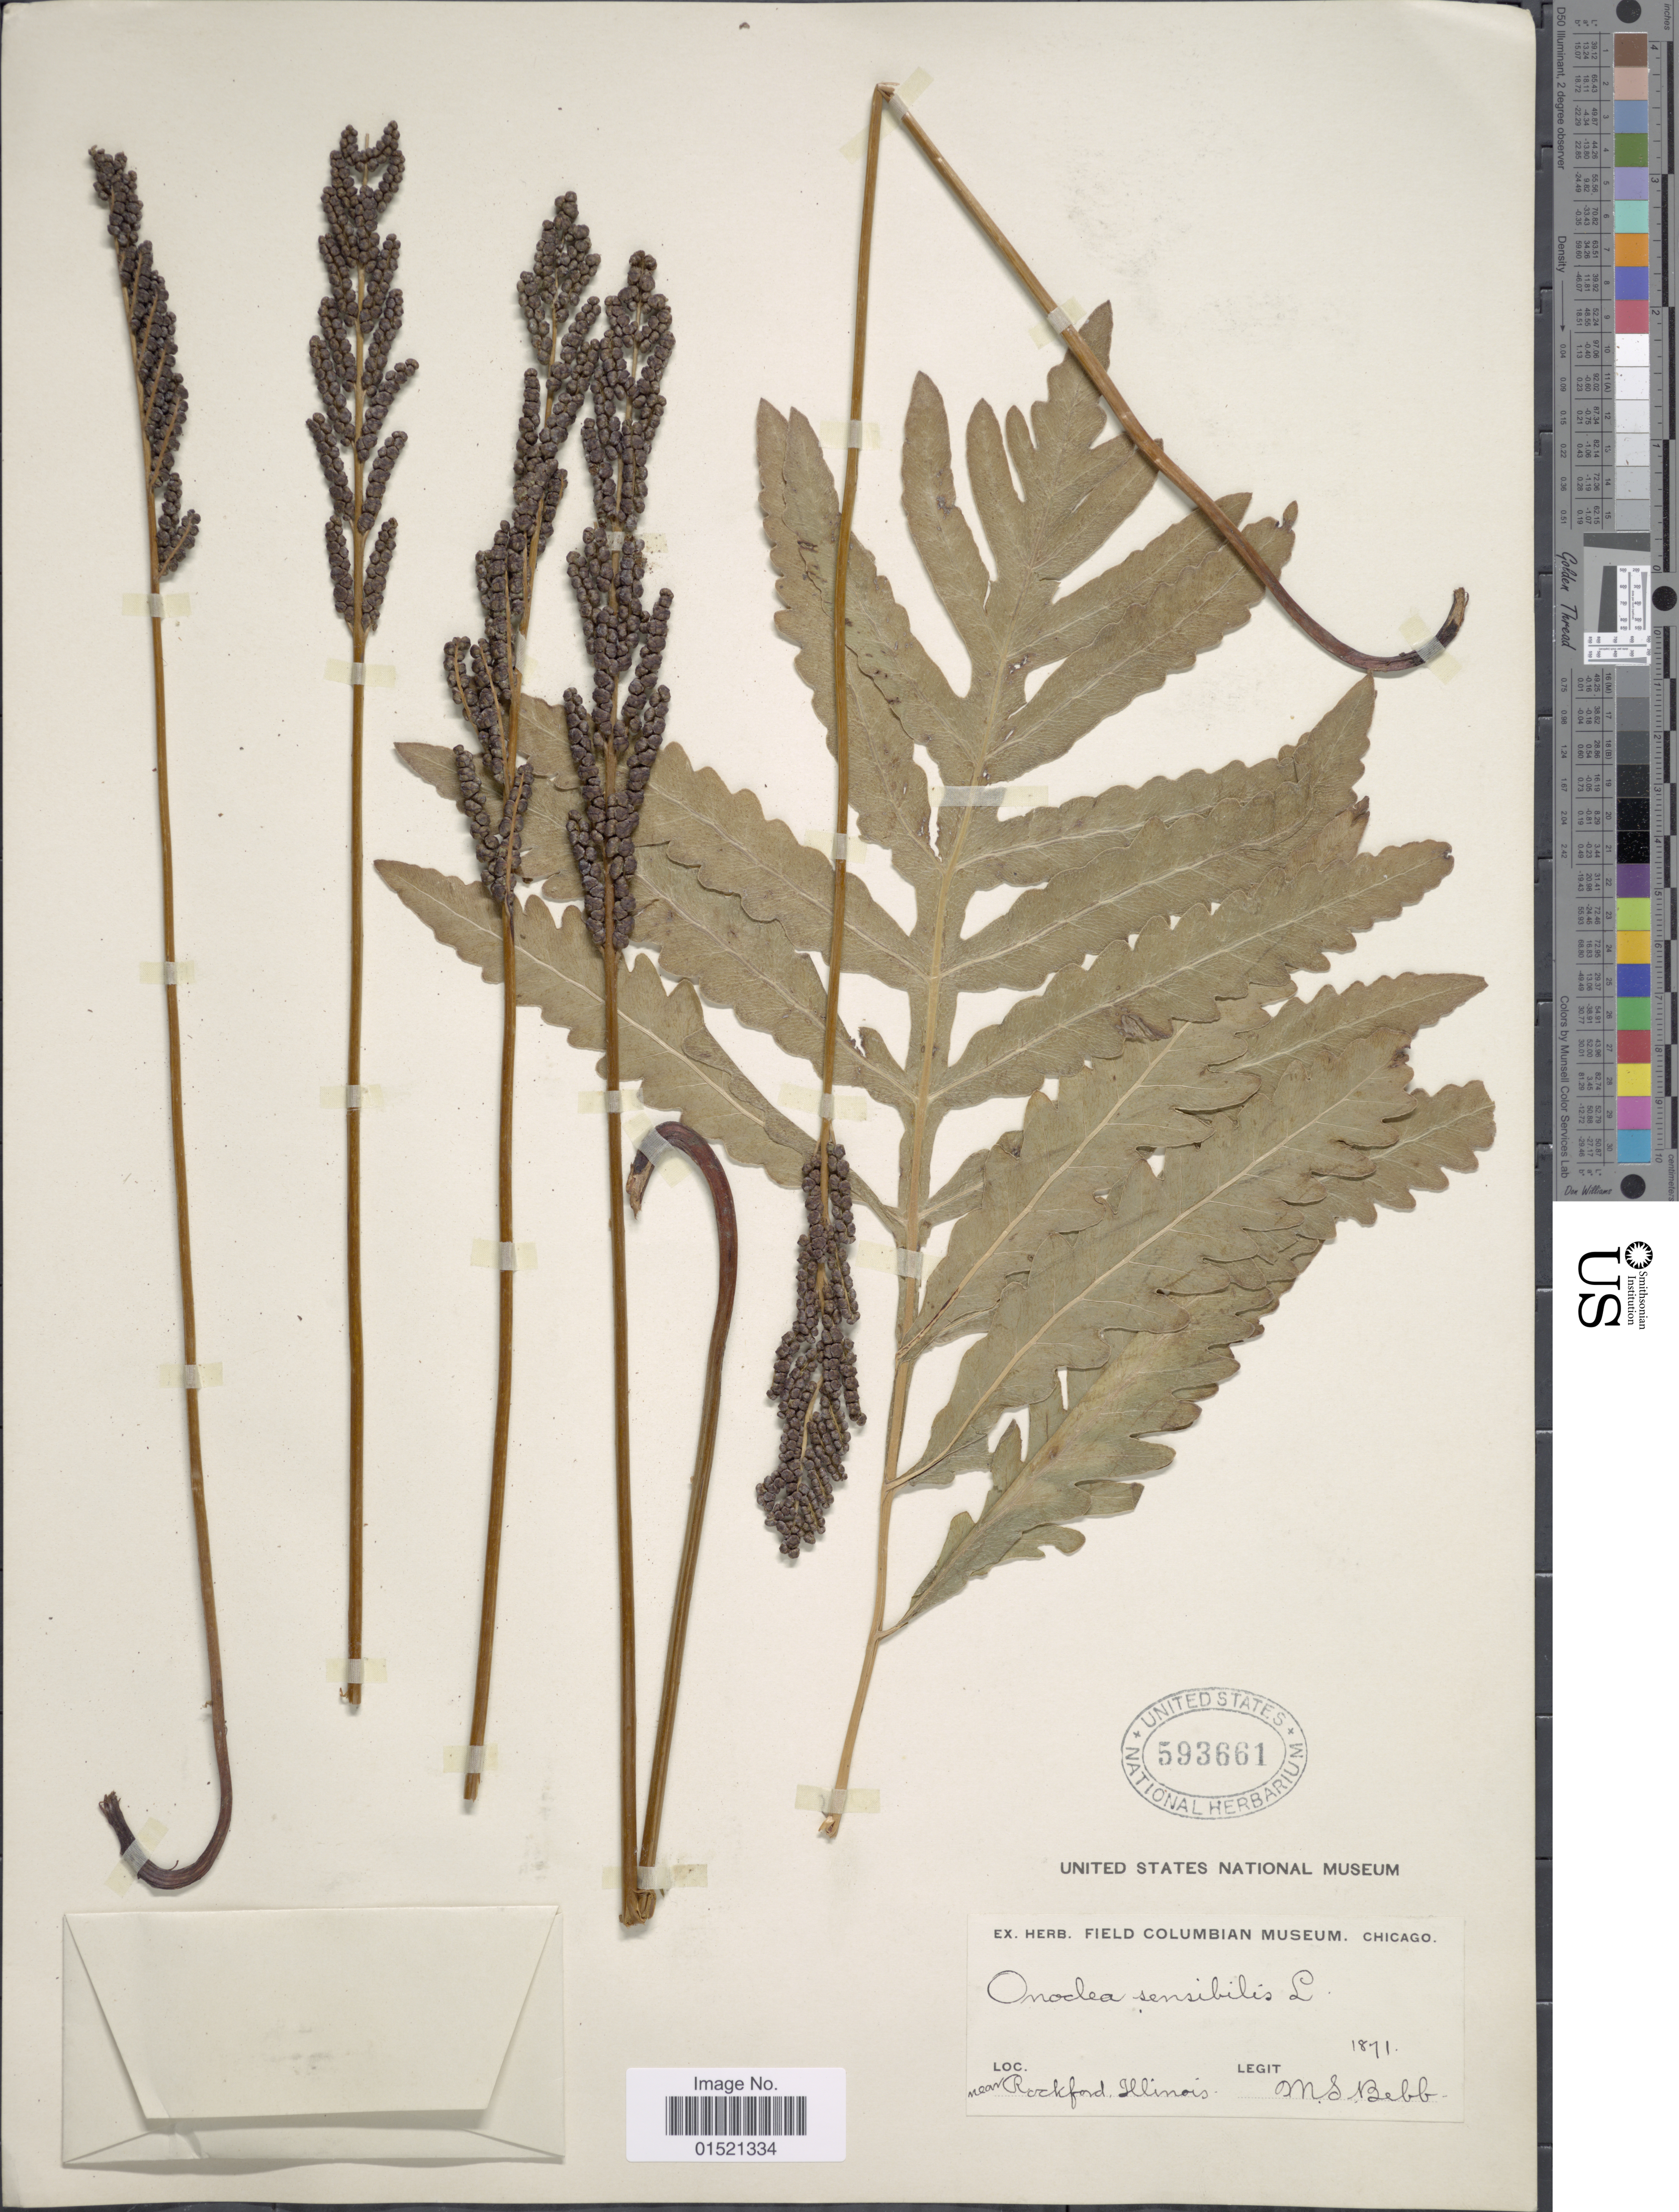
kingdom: Plantae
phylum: Tracheophyta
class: Polypodiopsida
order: Polypodiales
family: Onocleaceae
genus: Onoclea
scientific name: Onoclea sensibilis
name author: L.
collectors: M. Bebb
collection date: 1871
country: United States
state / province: Illinois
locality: Near Rockford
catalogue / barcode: US 593661